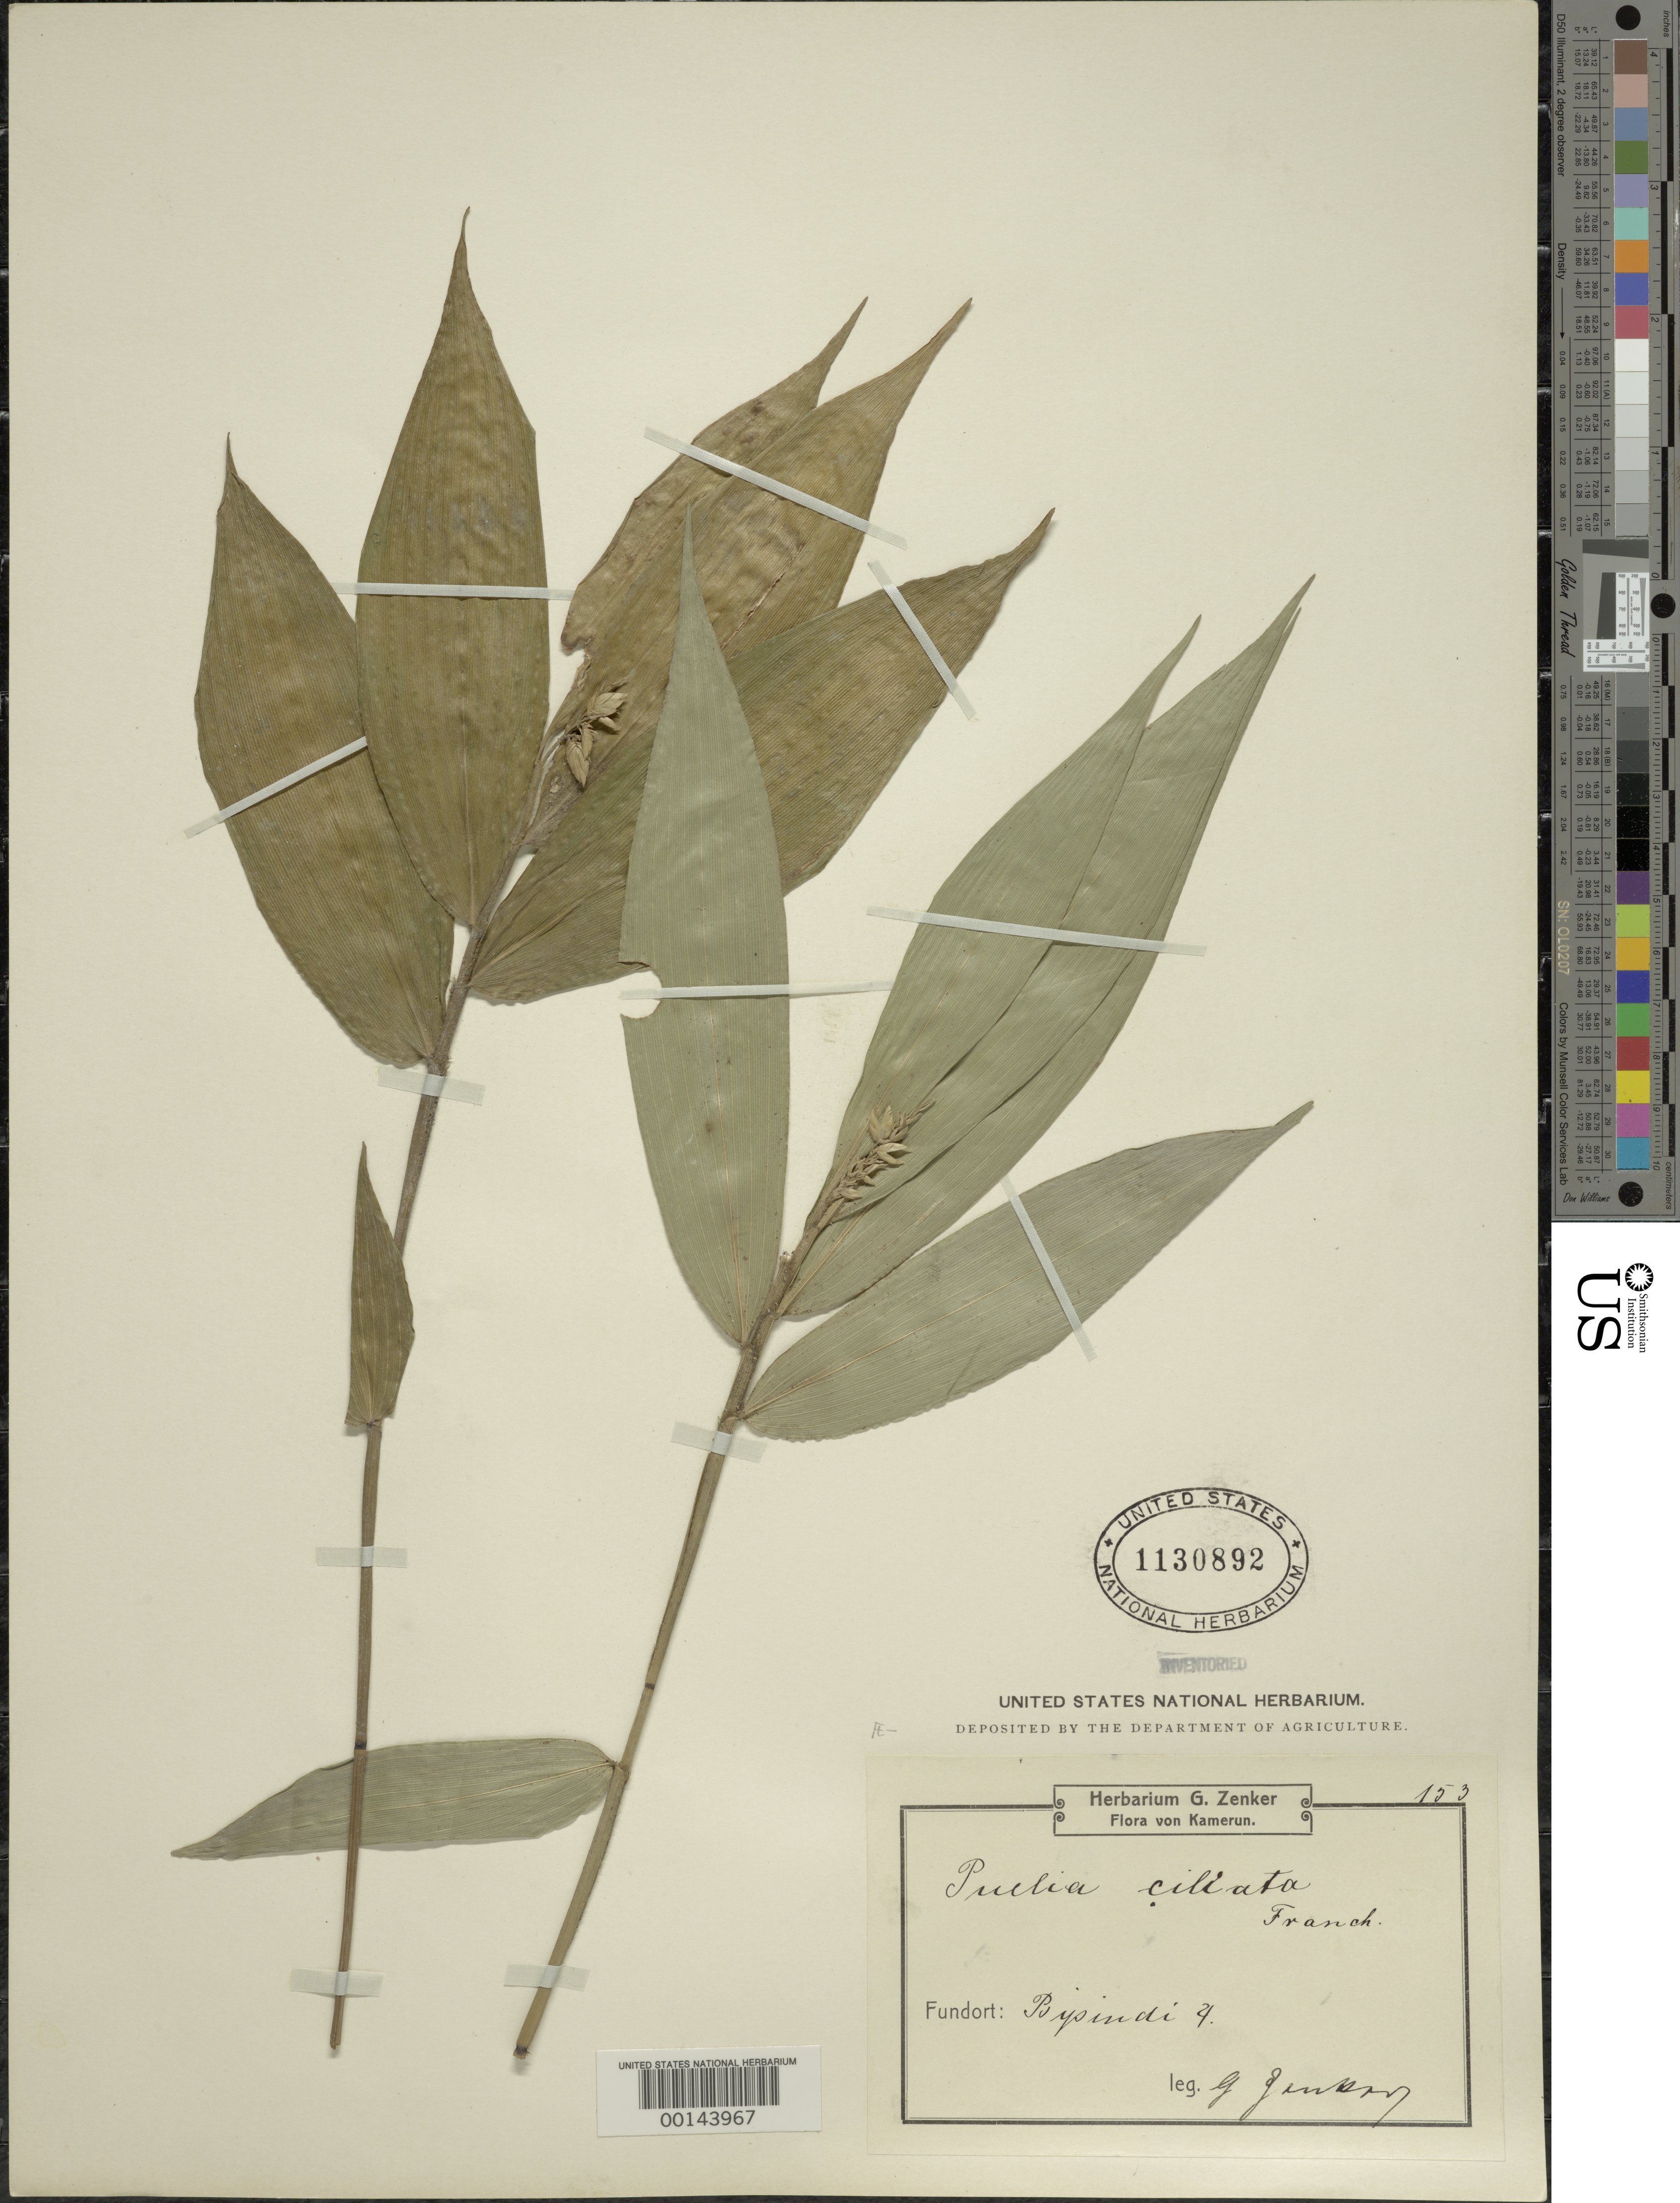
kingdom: Plantae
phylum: Tracheophyta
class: Liliopsida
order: Poales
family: Poaceae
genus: Puelia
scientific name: Puelia ciliata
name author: Franch.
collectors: G. A. Zenker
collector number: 153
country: Cameroon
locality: Bysindi 4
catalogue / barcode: US 1130892